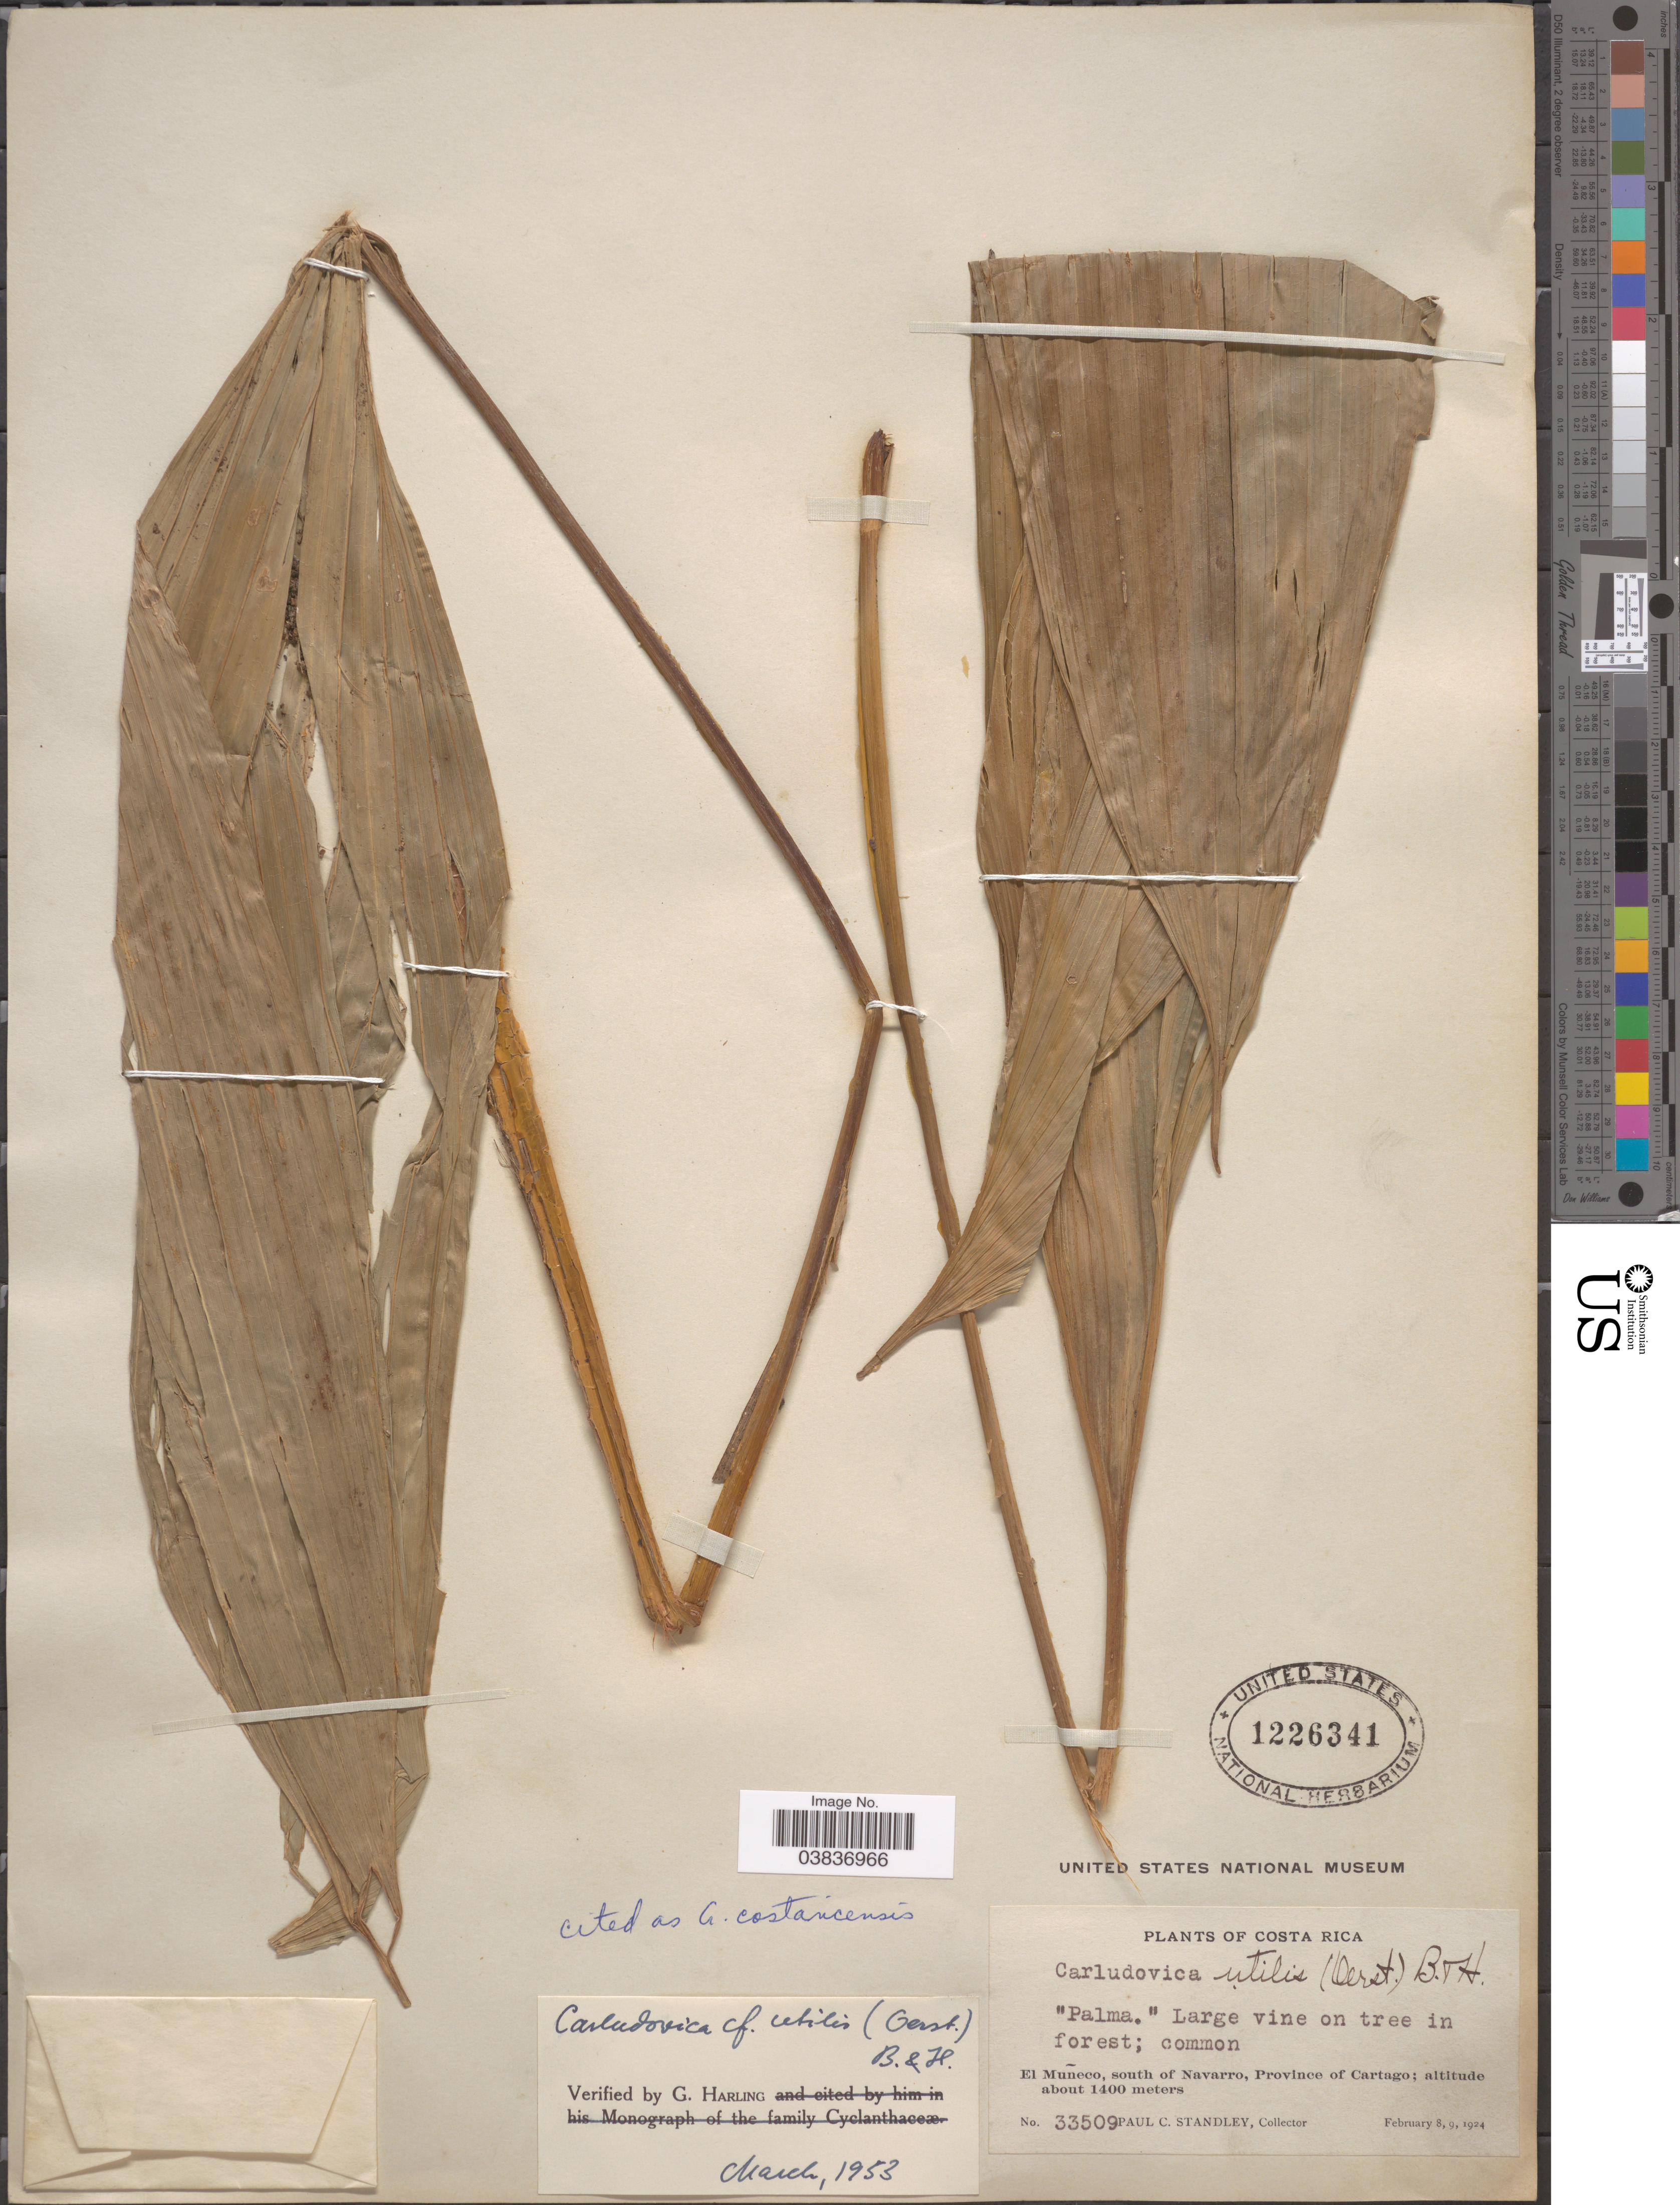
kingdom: Plantae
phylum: Tracheophyta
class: Liliopsida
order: Pandanales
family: Cyclanthaceae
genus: Asplundia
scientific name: Asplundia costaricensis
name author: Harling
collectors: P. C. Standley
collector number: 33509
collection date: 1924-02-08/1924-02-09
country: Costa Rica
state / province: Cartago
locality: El Muñeco, south of Navarro.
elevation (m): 1400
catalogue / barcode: US 1226341